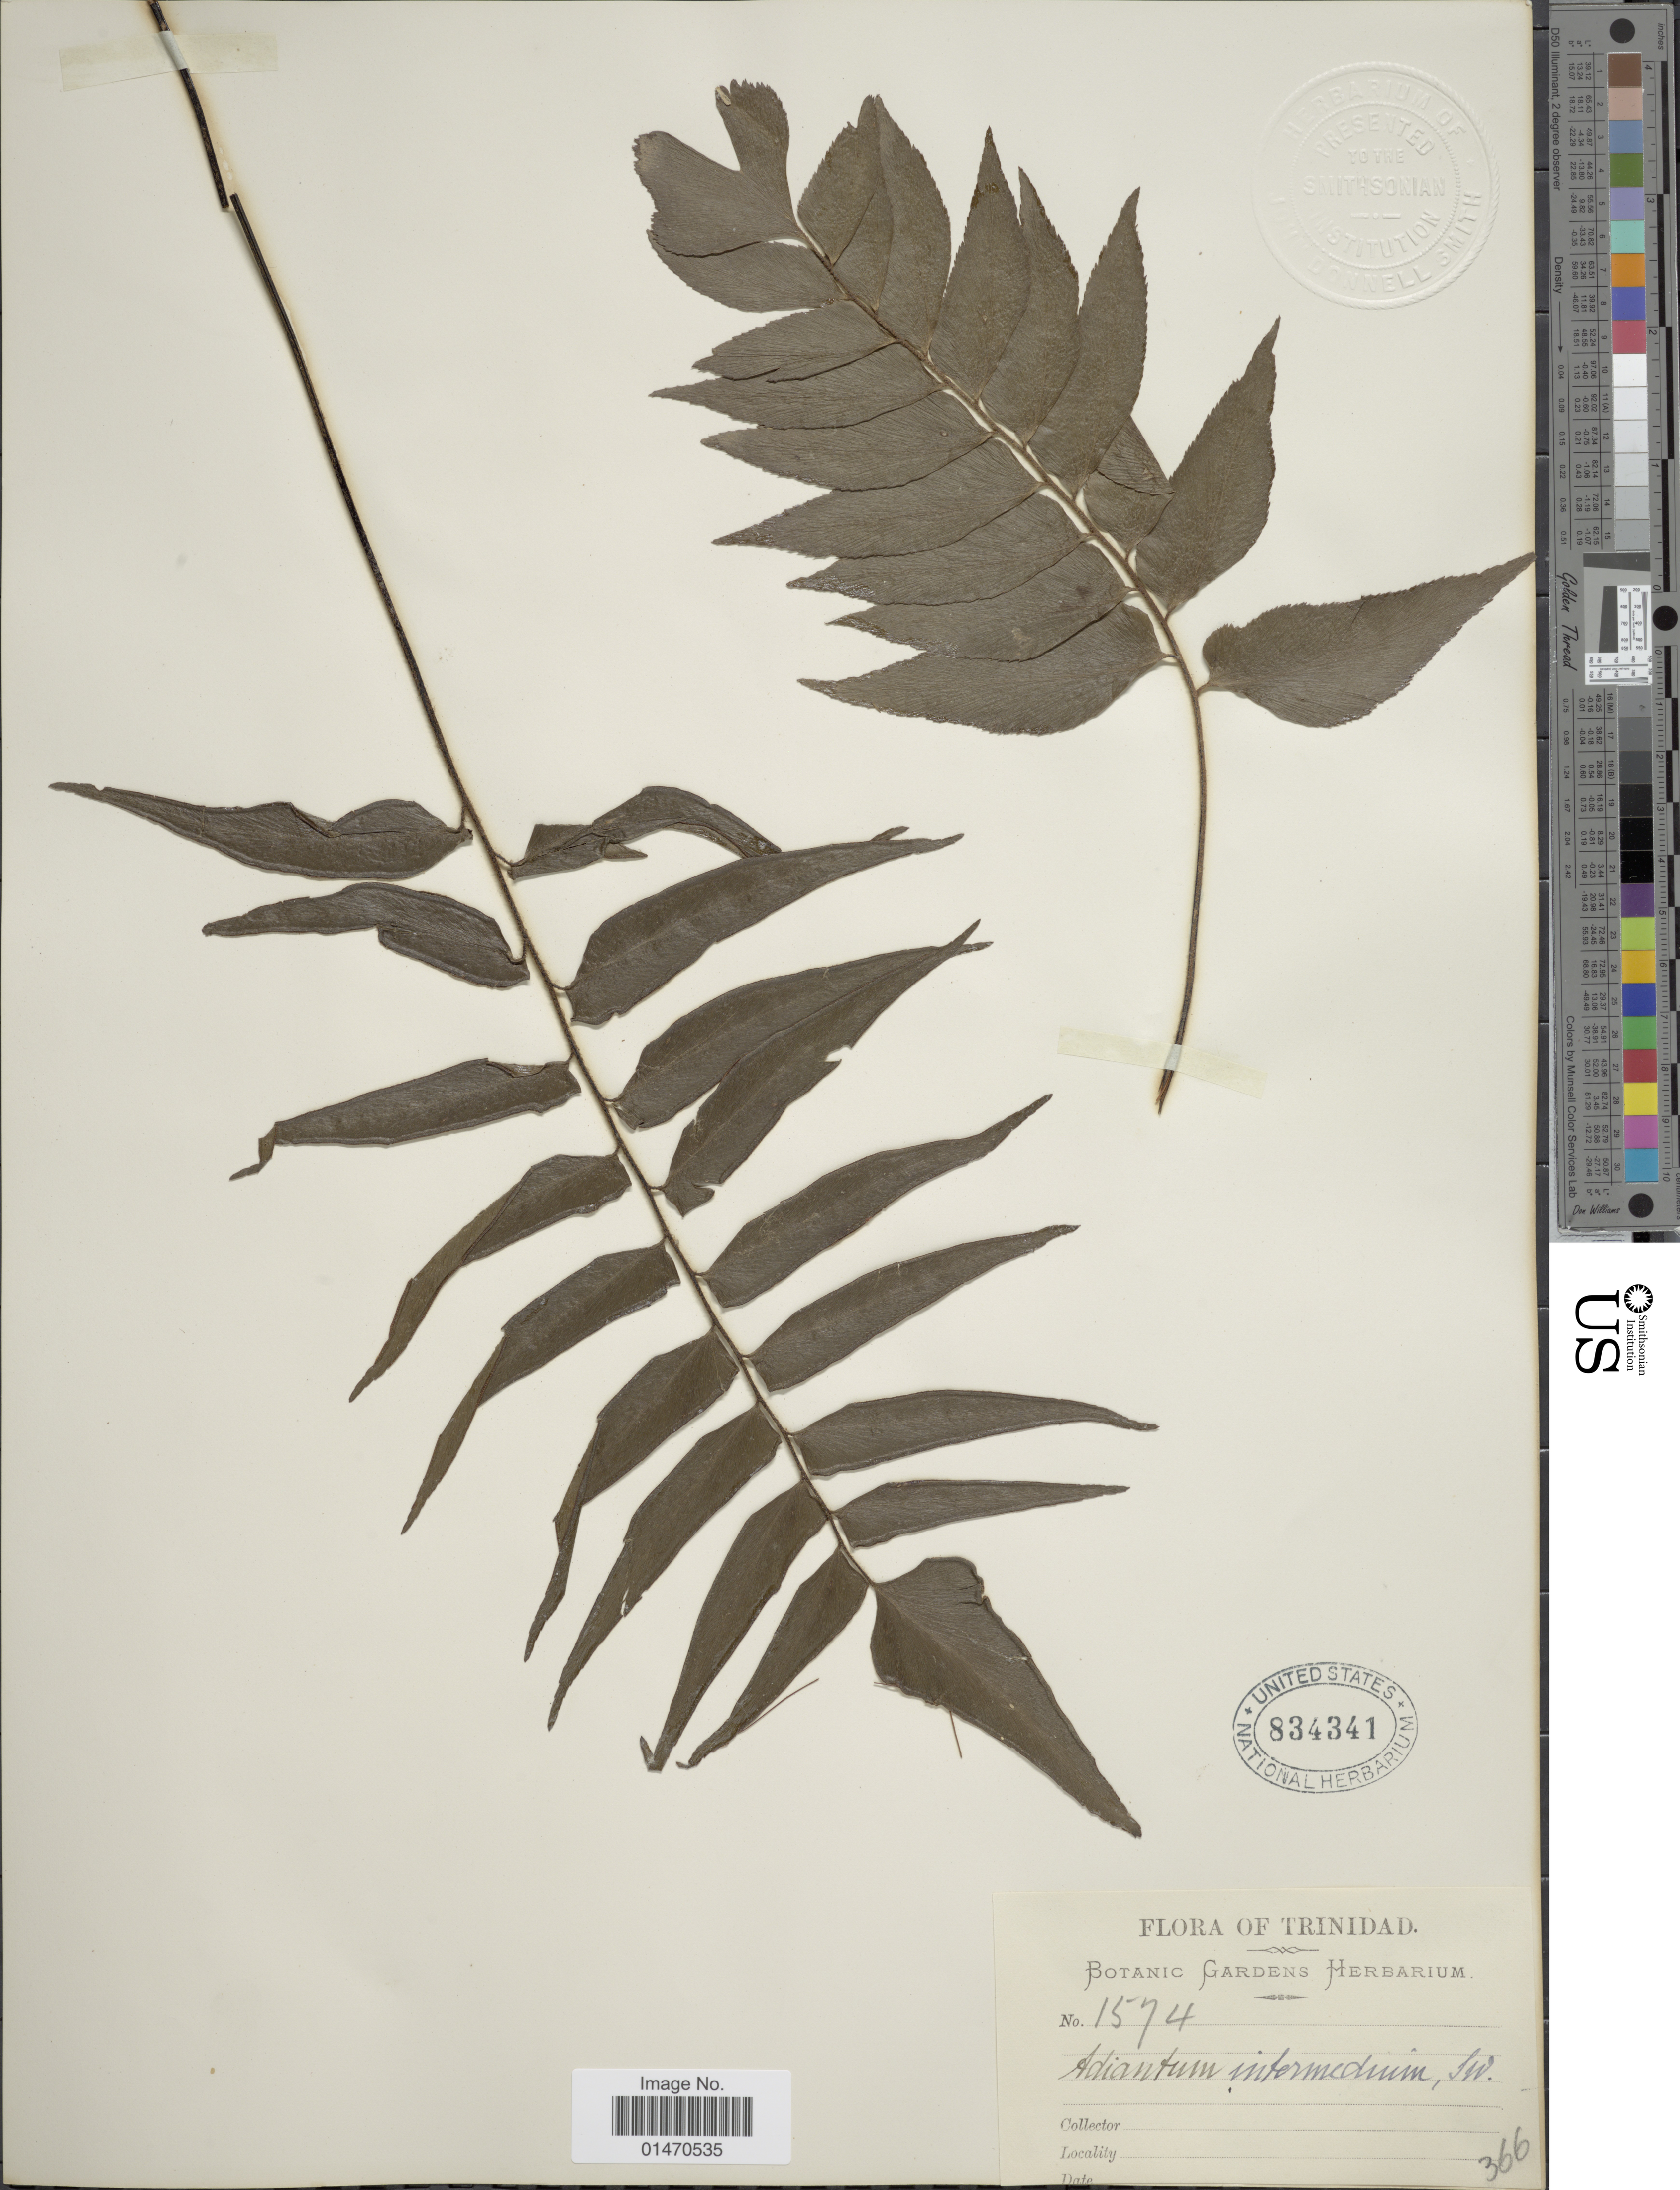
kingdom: Plantae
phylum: Tracheophyta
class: Polypodiopsida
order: Polypodiales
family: Pteridaceae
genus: Adiantum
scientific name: Adiantum lucidum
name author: (Cav.) Sw.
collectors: Botanic Gardens Herbarium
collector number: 1574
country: Trinidad and Tobago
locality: Trinidad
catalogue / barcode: US 834341